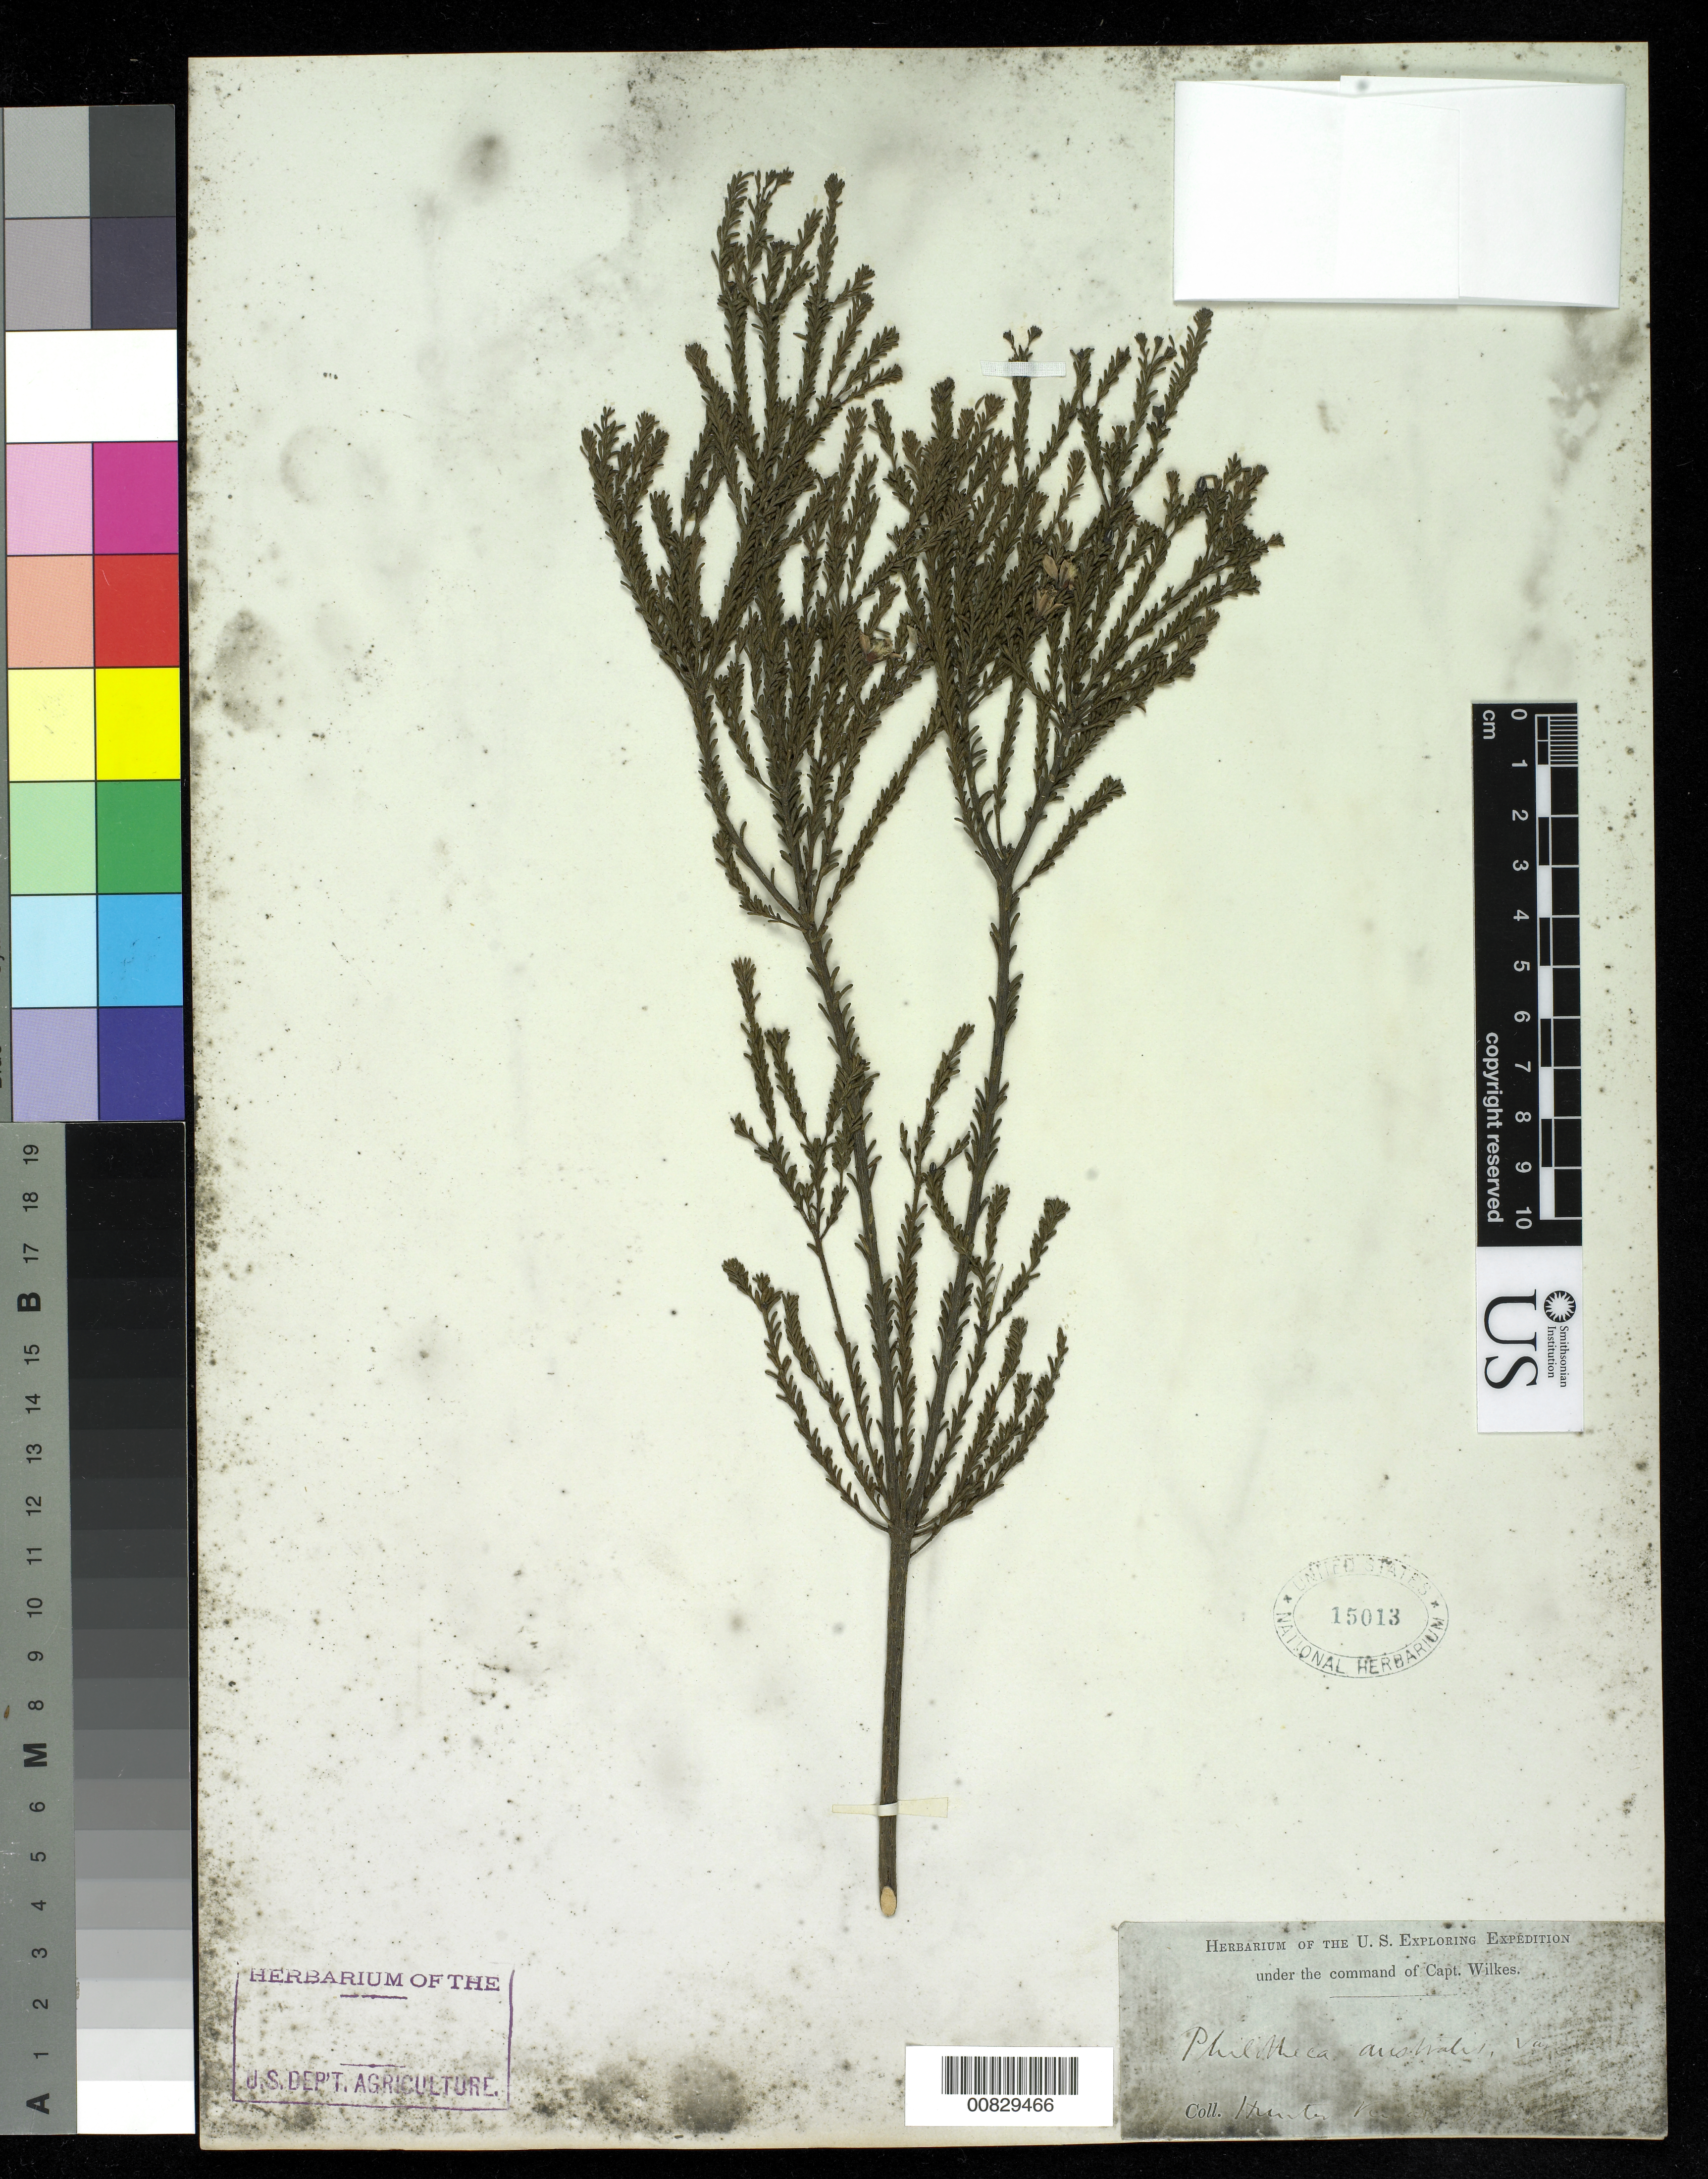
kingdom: Plantae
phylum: Tracheophyta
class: Magnoliopsida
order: Sapindales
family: Rutaceae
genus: Philotheca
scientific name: Philotheca australis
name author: Rudge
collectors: Wilkes Explor. Exped.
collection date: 1838/1842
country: Australia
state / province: New South Wales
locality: Hunter's River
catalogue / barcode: US 15013